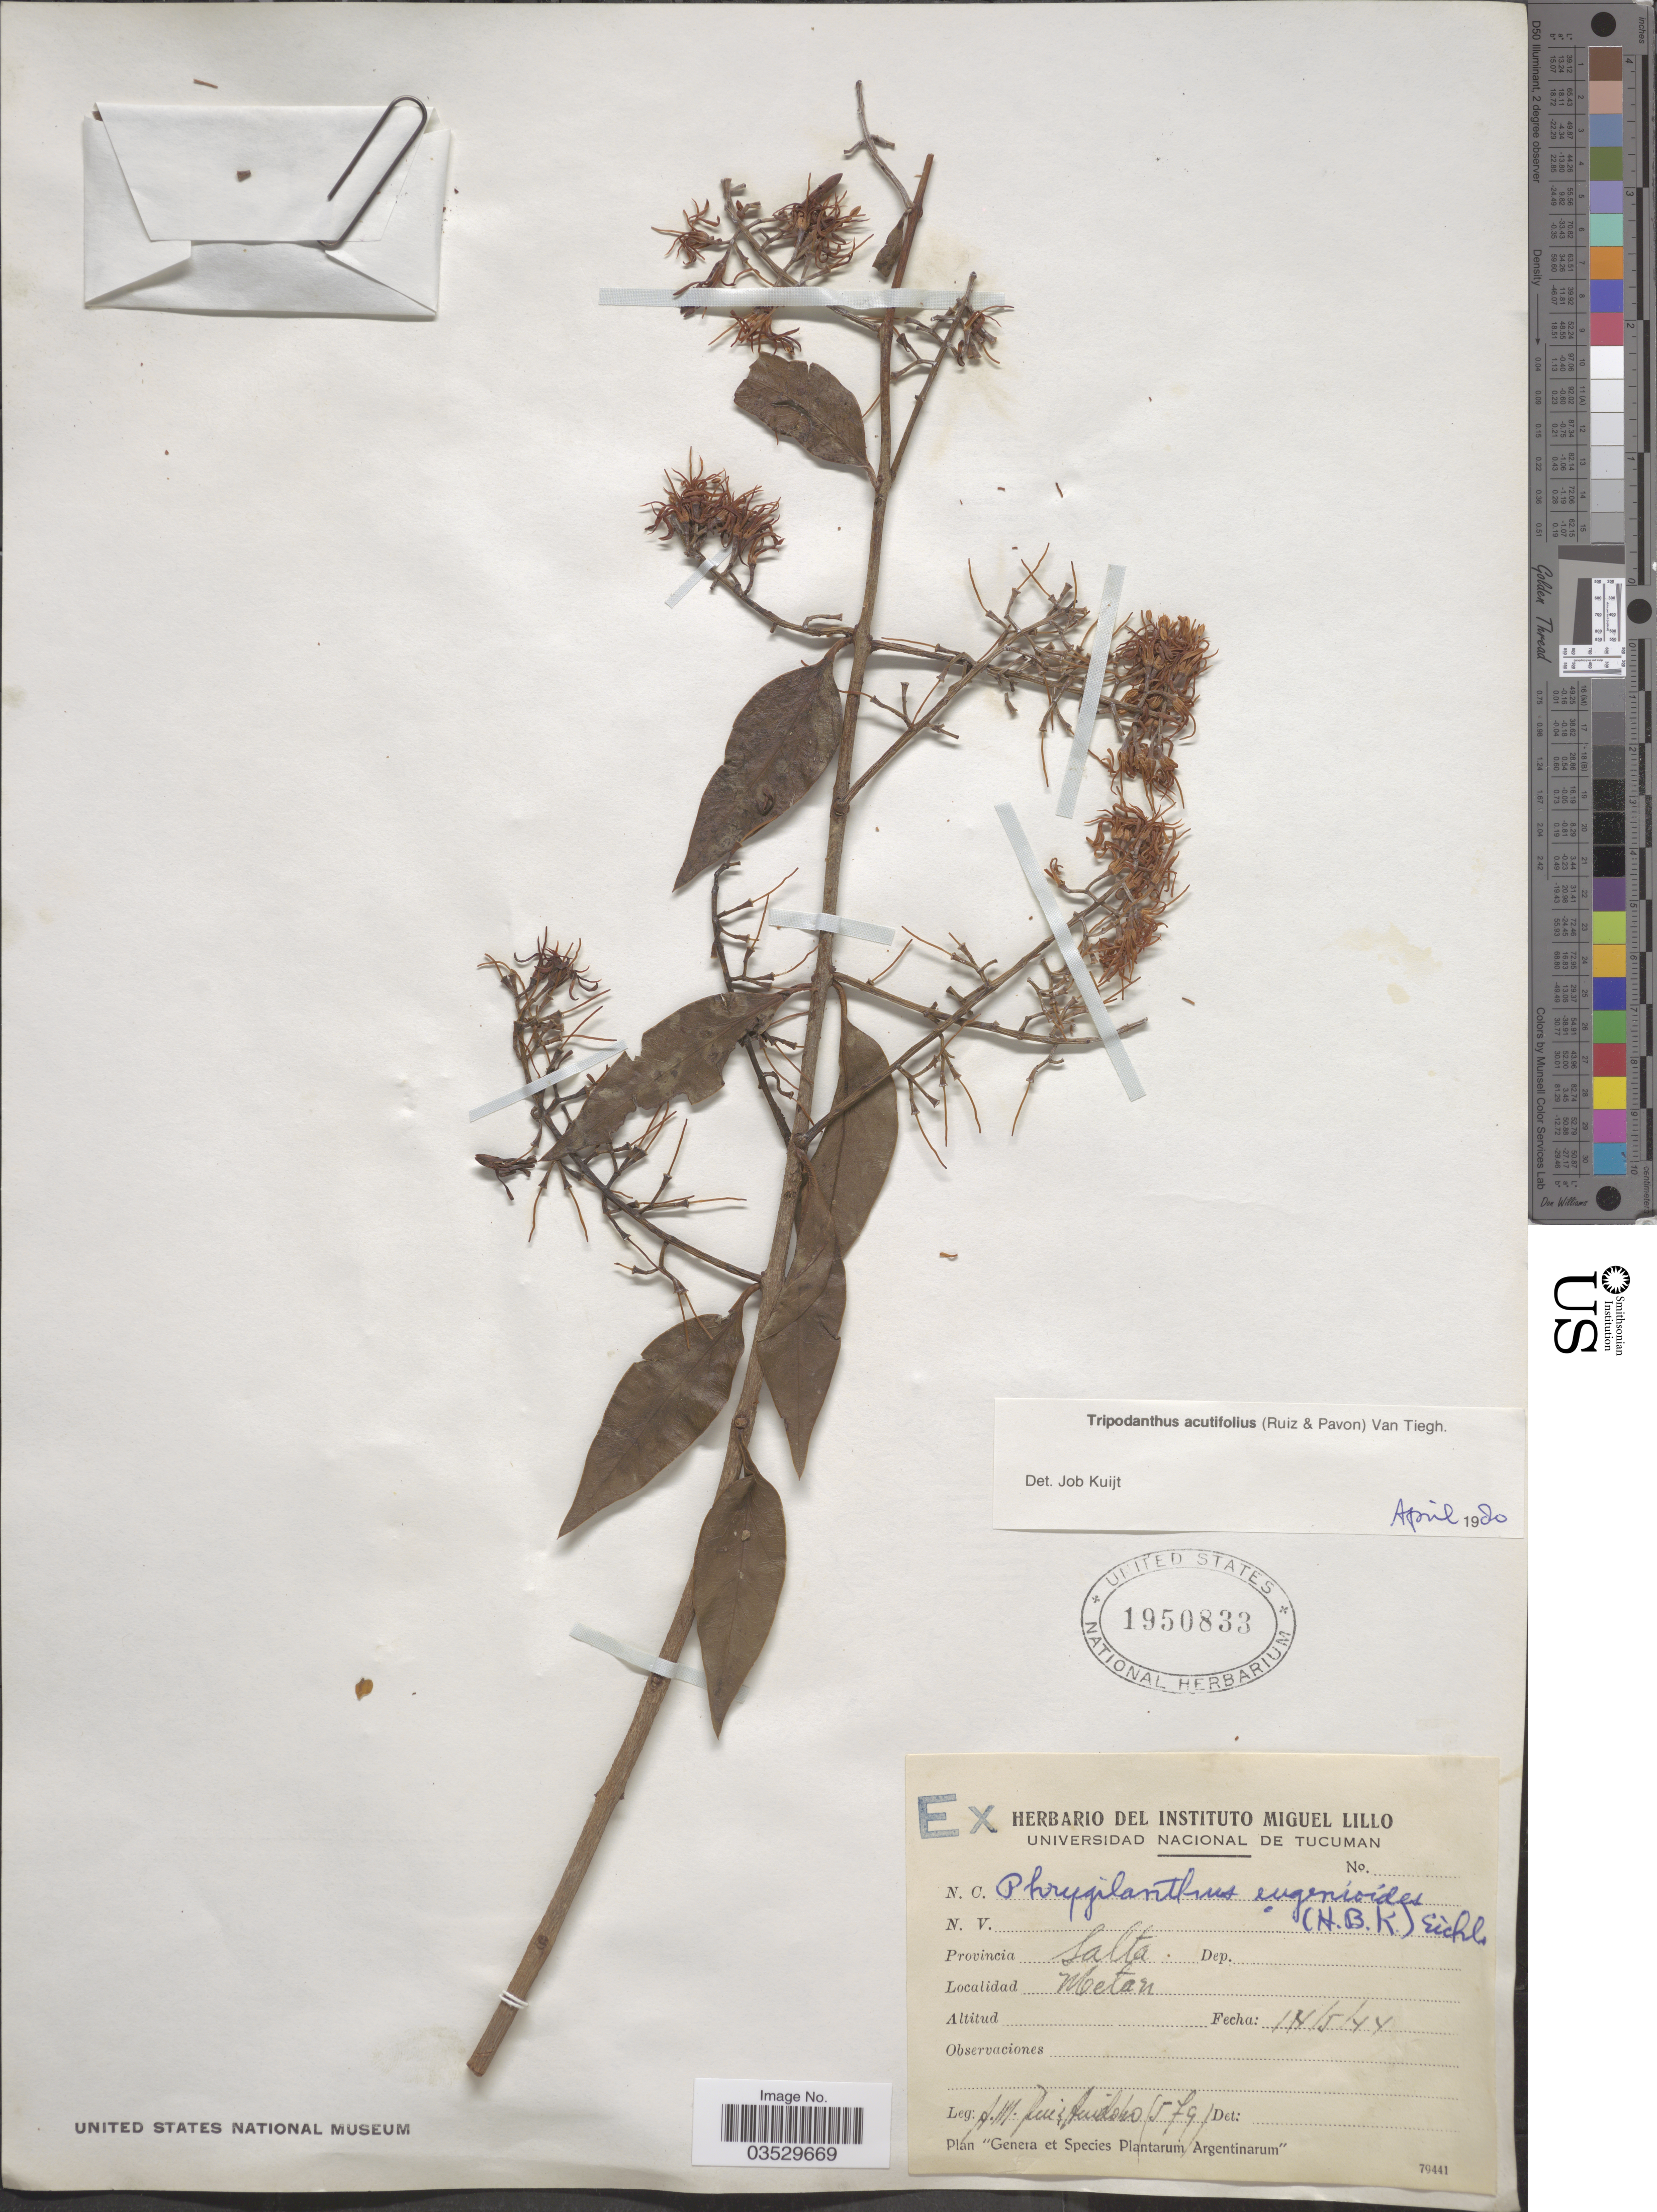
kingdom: Plantae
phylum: Tracheophyta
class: Magnoliopsida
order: Santalales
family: Loranthaceae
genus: Tripodanthus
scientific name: Tripodanthus acutifolius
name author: Tiegh.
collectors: A. Ruiz Huidobo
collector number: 579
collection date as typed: Transcribed d/m/y: 14/5/44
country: Argentina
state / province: Salta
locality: Metan.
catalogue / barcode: US 1950833